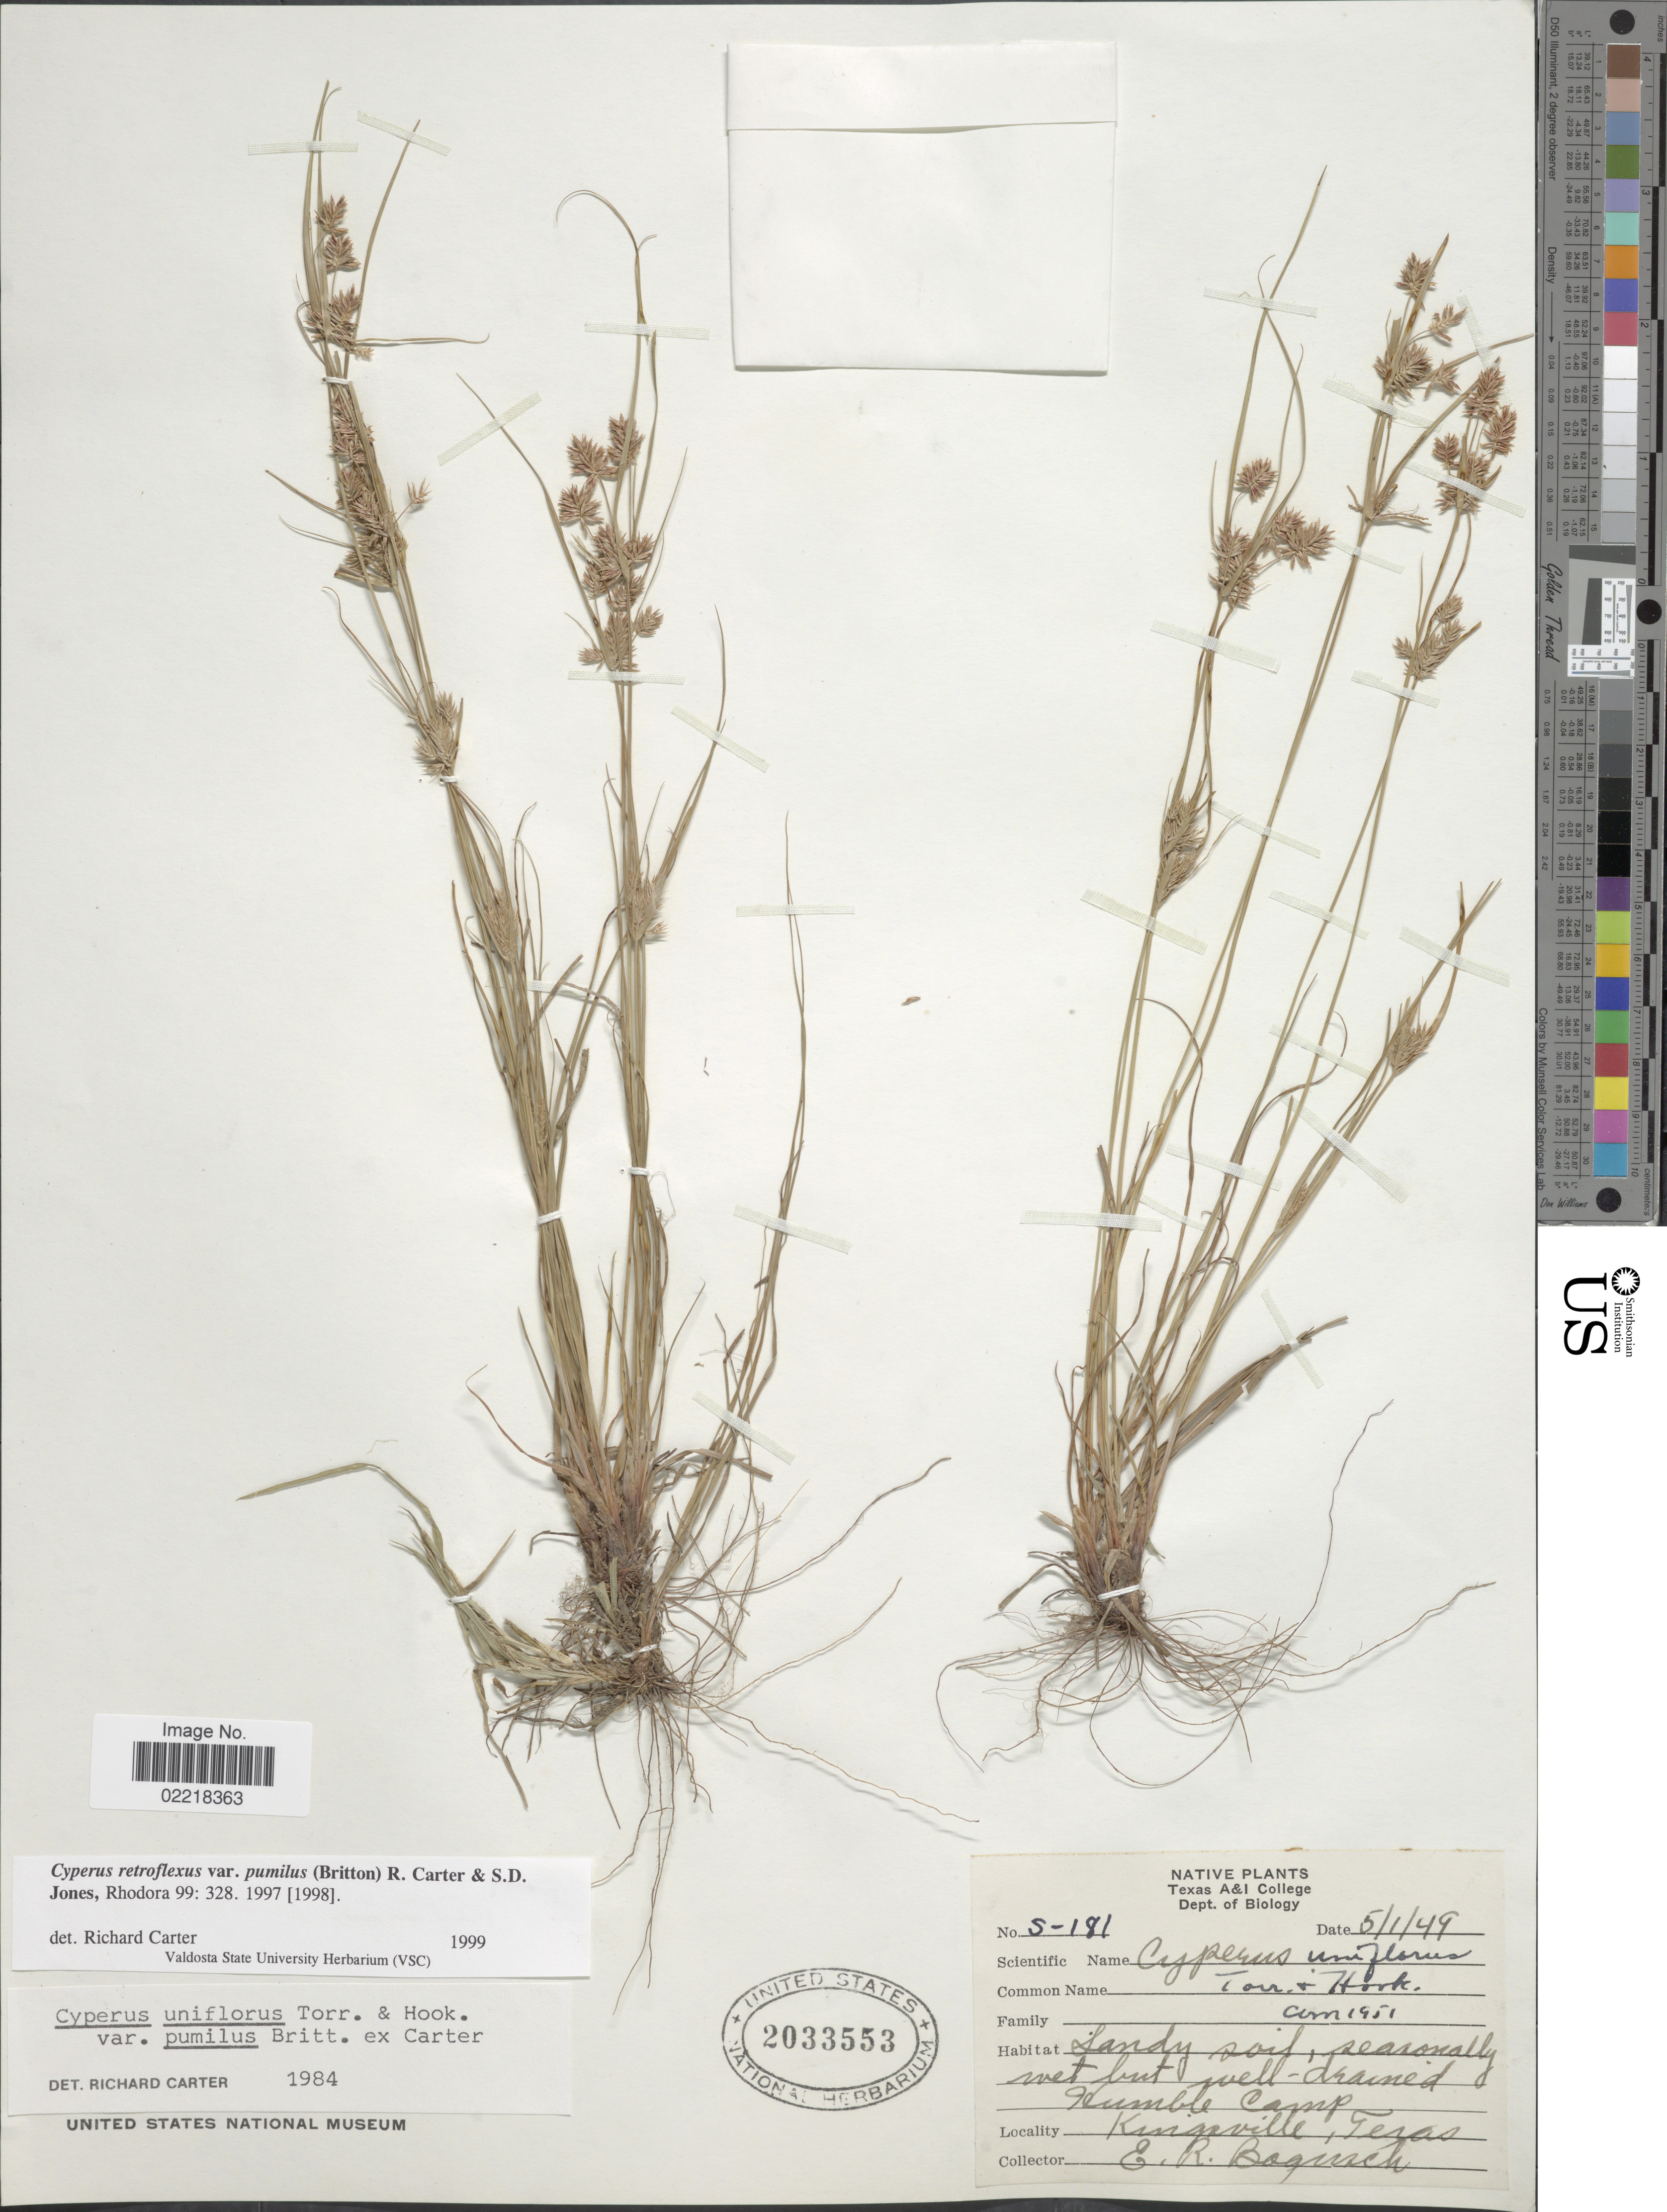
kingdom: Plantae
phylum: Tracheophyta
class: Liliopsida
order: Poales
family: Cyperaceae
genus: Cyperus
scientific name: Cyperus retroflexus var. pumilus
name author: (Britton) R. Carter & S.D. Jones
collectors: E. Bogusch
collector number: S-181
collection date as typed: Transcribed d/m/y: 1/5/49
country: United States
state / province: Texas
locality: Humble Camp, Kingsville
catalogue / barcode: US 2033553